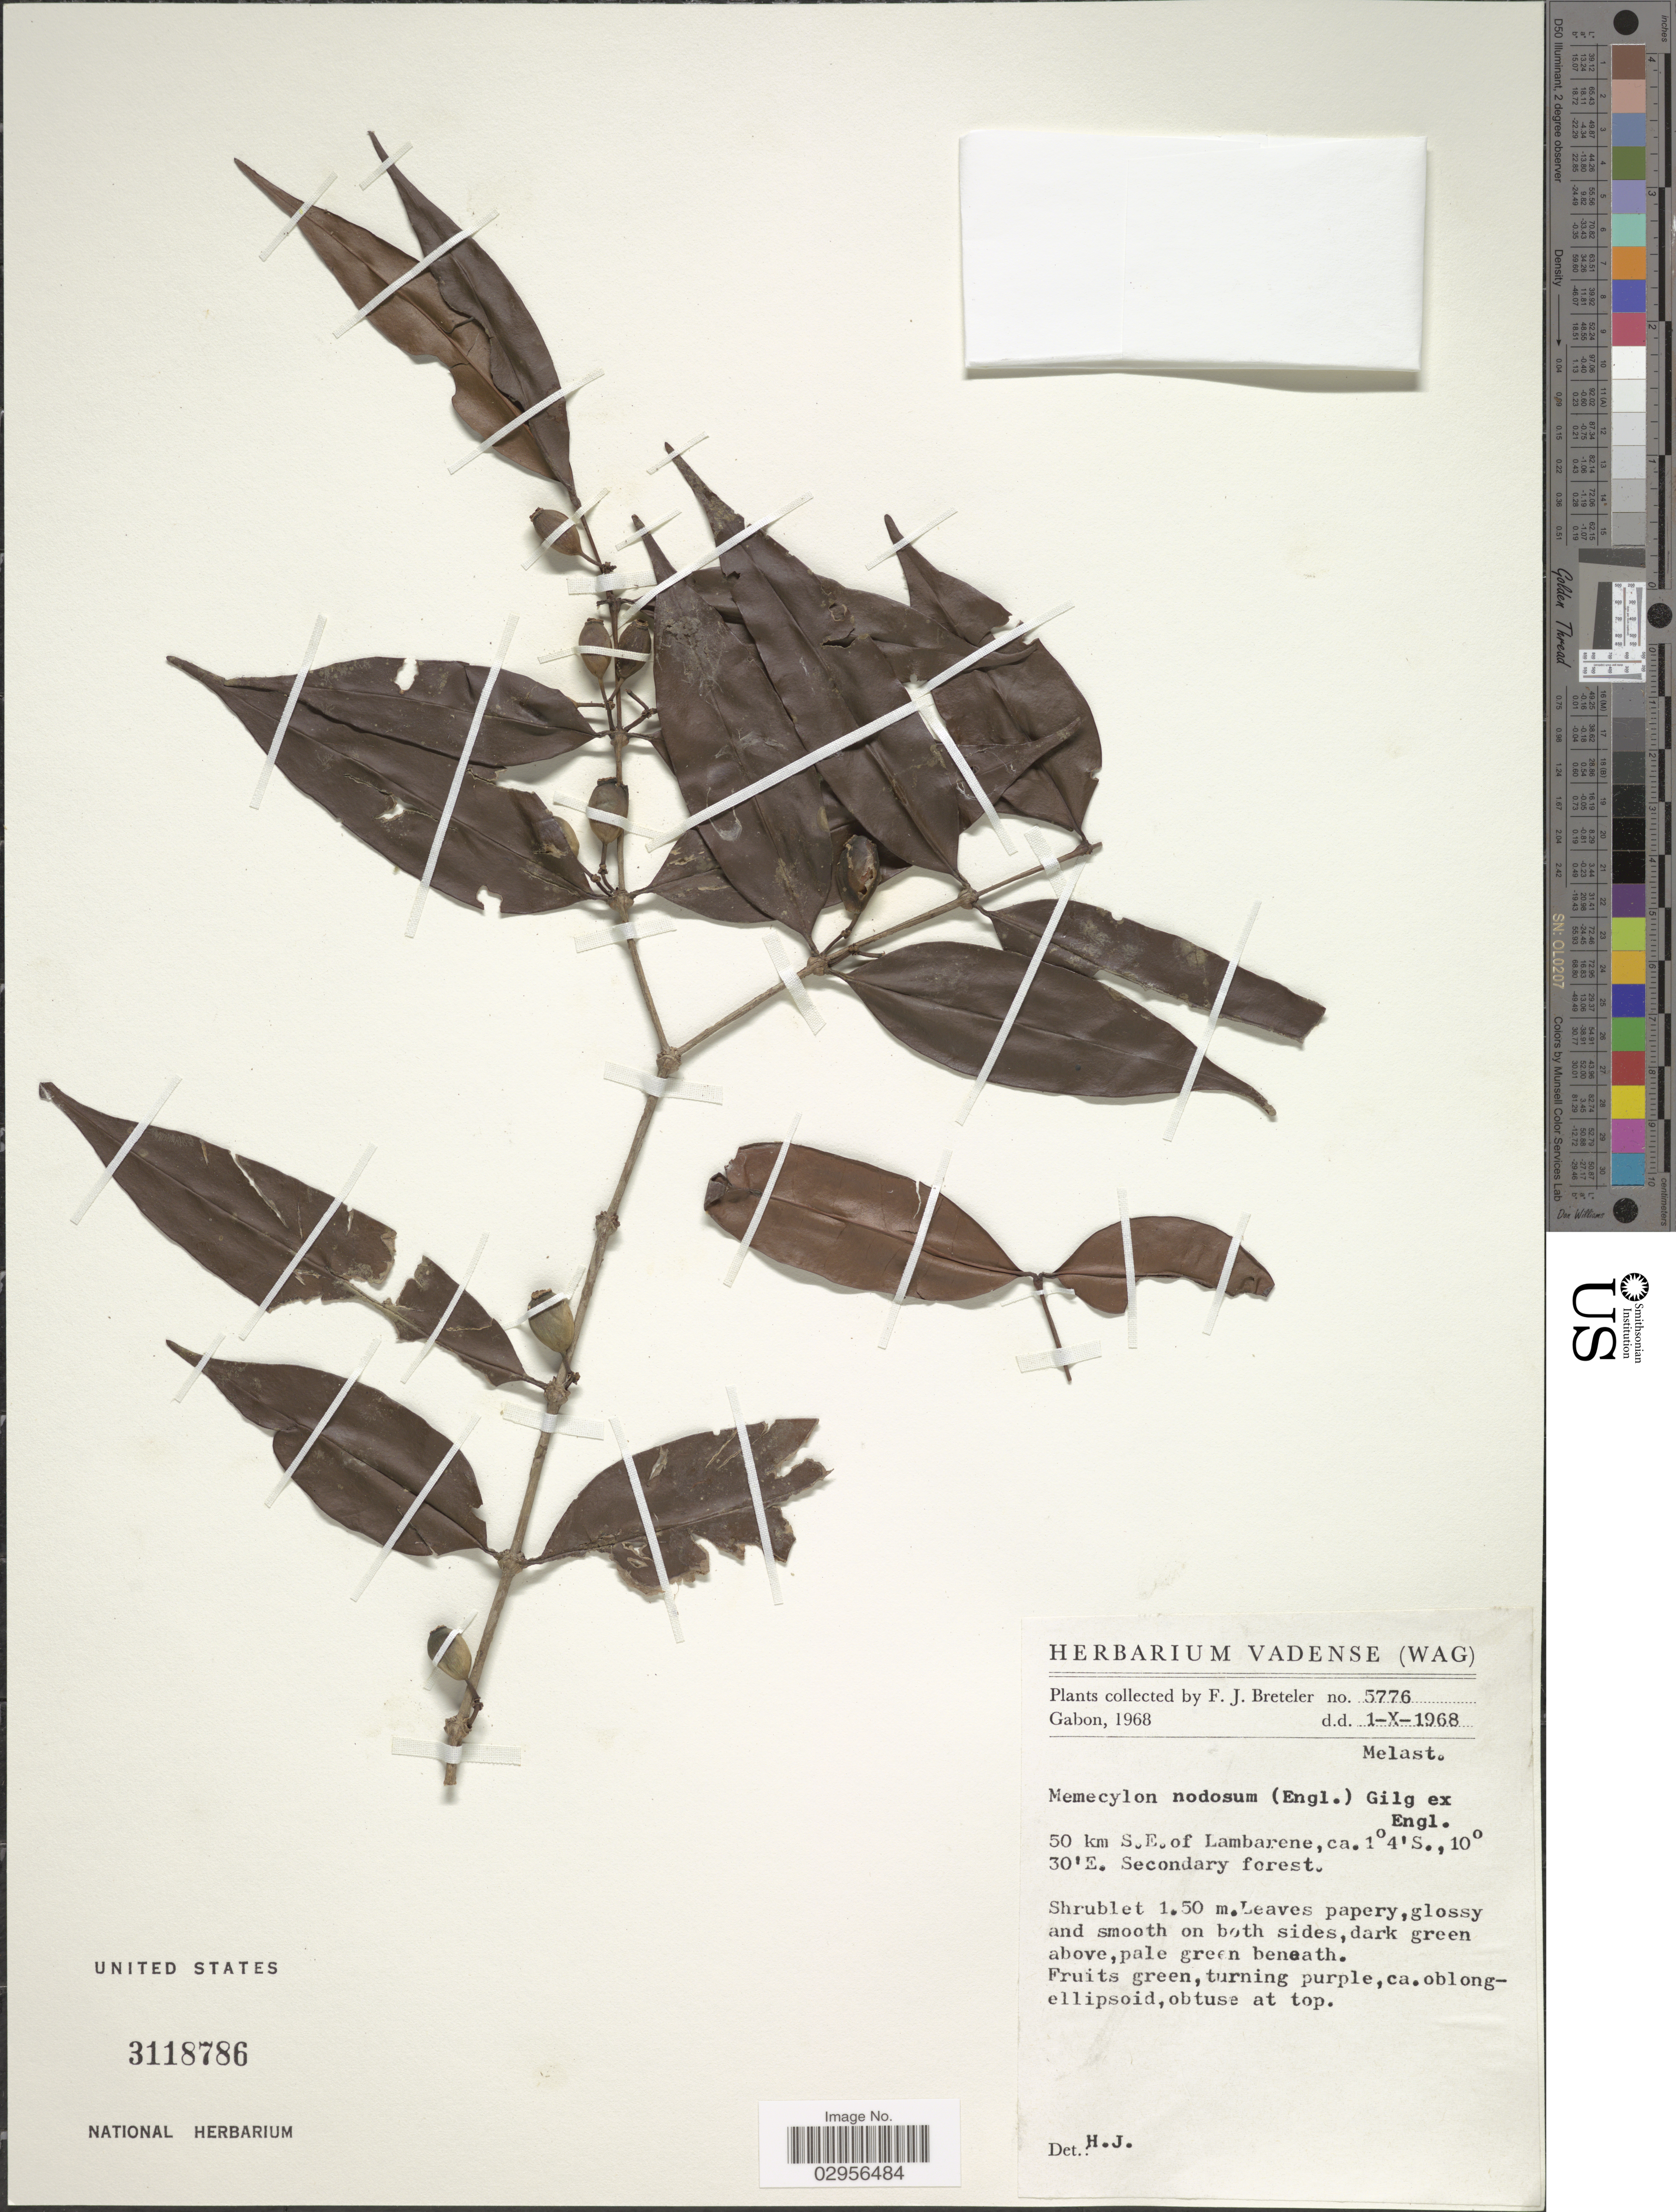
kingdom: Plantae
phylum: Tracheophyta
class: Magnoliopsida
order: Myrtales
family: Melastomataceae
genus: Memecylon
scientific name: Memecylon nodosum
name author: (Engl.) Gilg ex Engl.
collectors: F. J. Breteler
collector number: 5776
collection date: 1968-10-01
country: Gabon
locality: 50 km S.E. of Lambarene.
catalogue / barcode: US 3118786